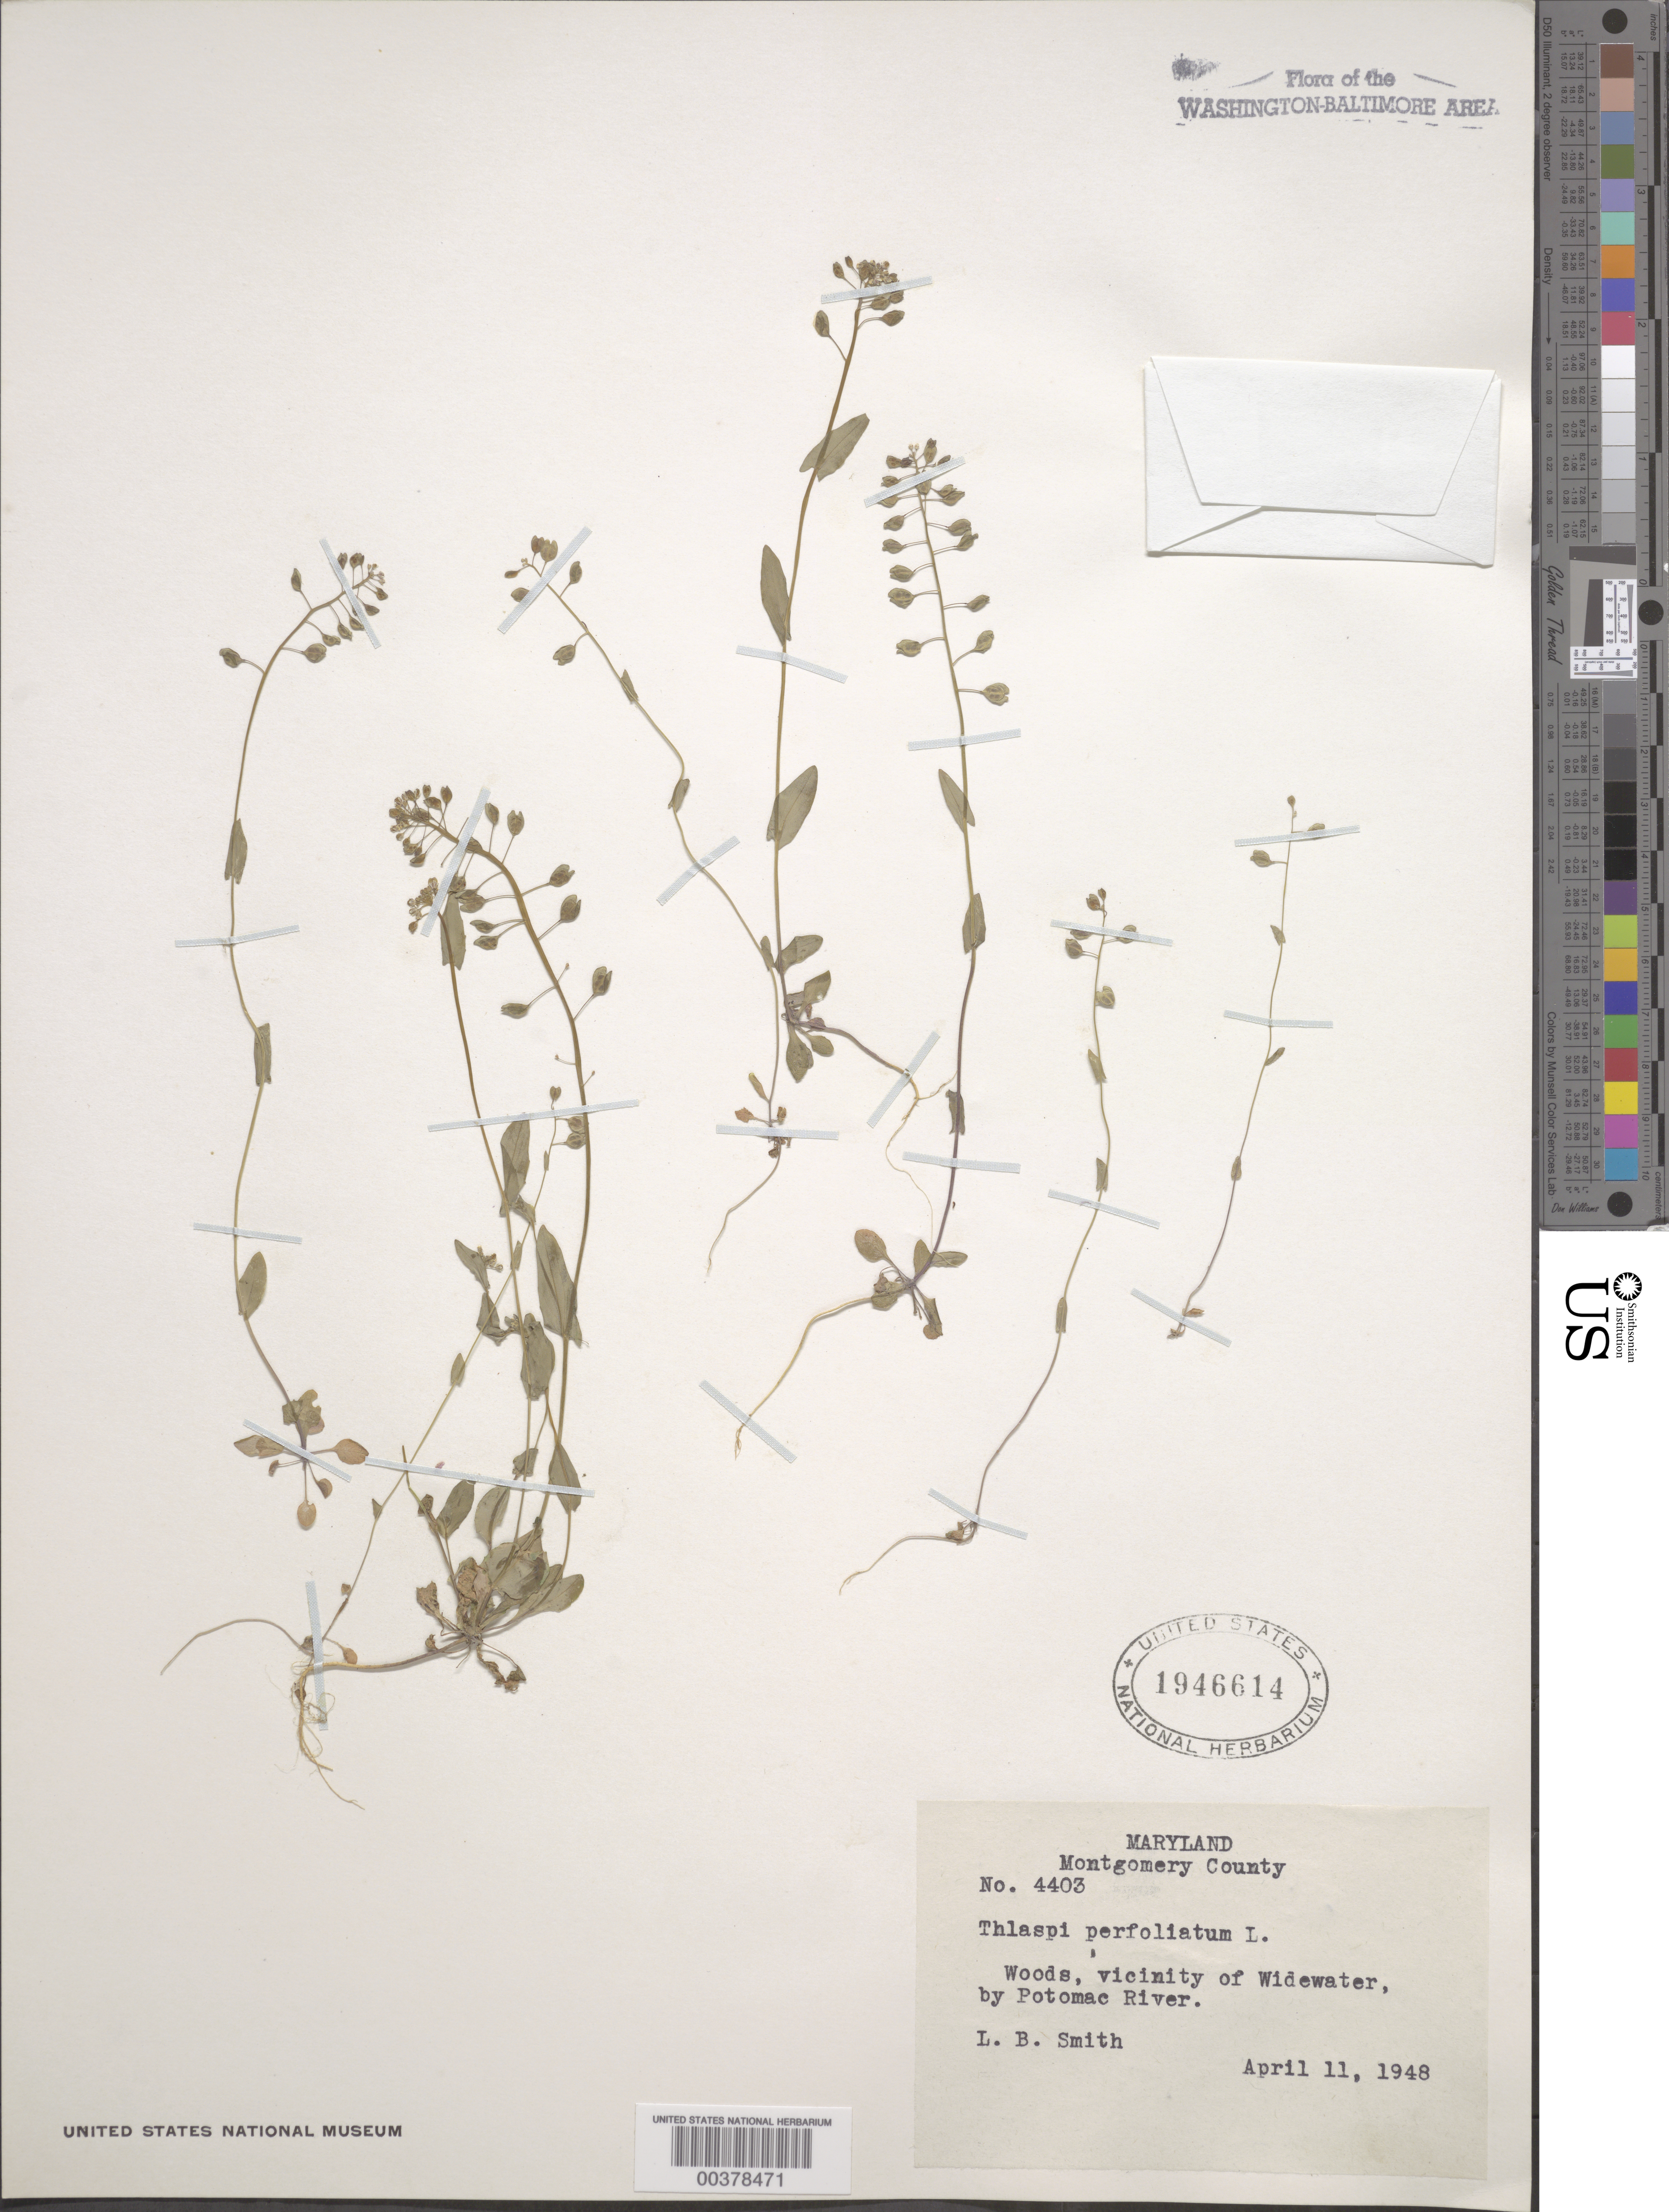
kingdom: Plantae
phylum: Tracheophyta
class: Magnoliopsida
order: Brassicales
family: Brassicaceae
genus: Microthlaspi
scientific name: Microthlaspi perfoliatum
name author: (L.) F.K. Mey.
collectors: L. Smith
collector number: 4403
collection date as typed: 11 Apr 1948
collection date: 1948-04-11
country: United States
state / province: Maryland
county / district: Montgomery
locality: Widewater vicinity, Potomac River C. & O. Canal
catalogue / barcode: US 1946614